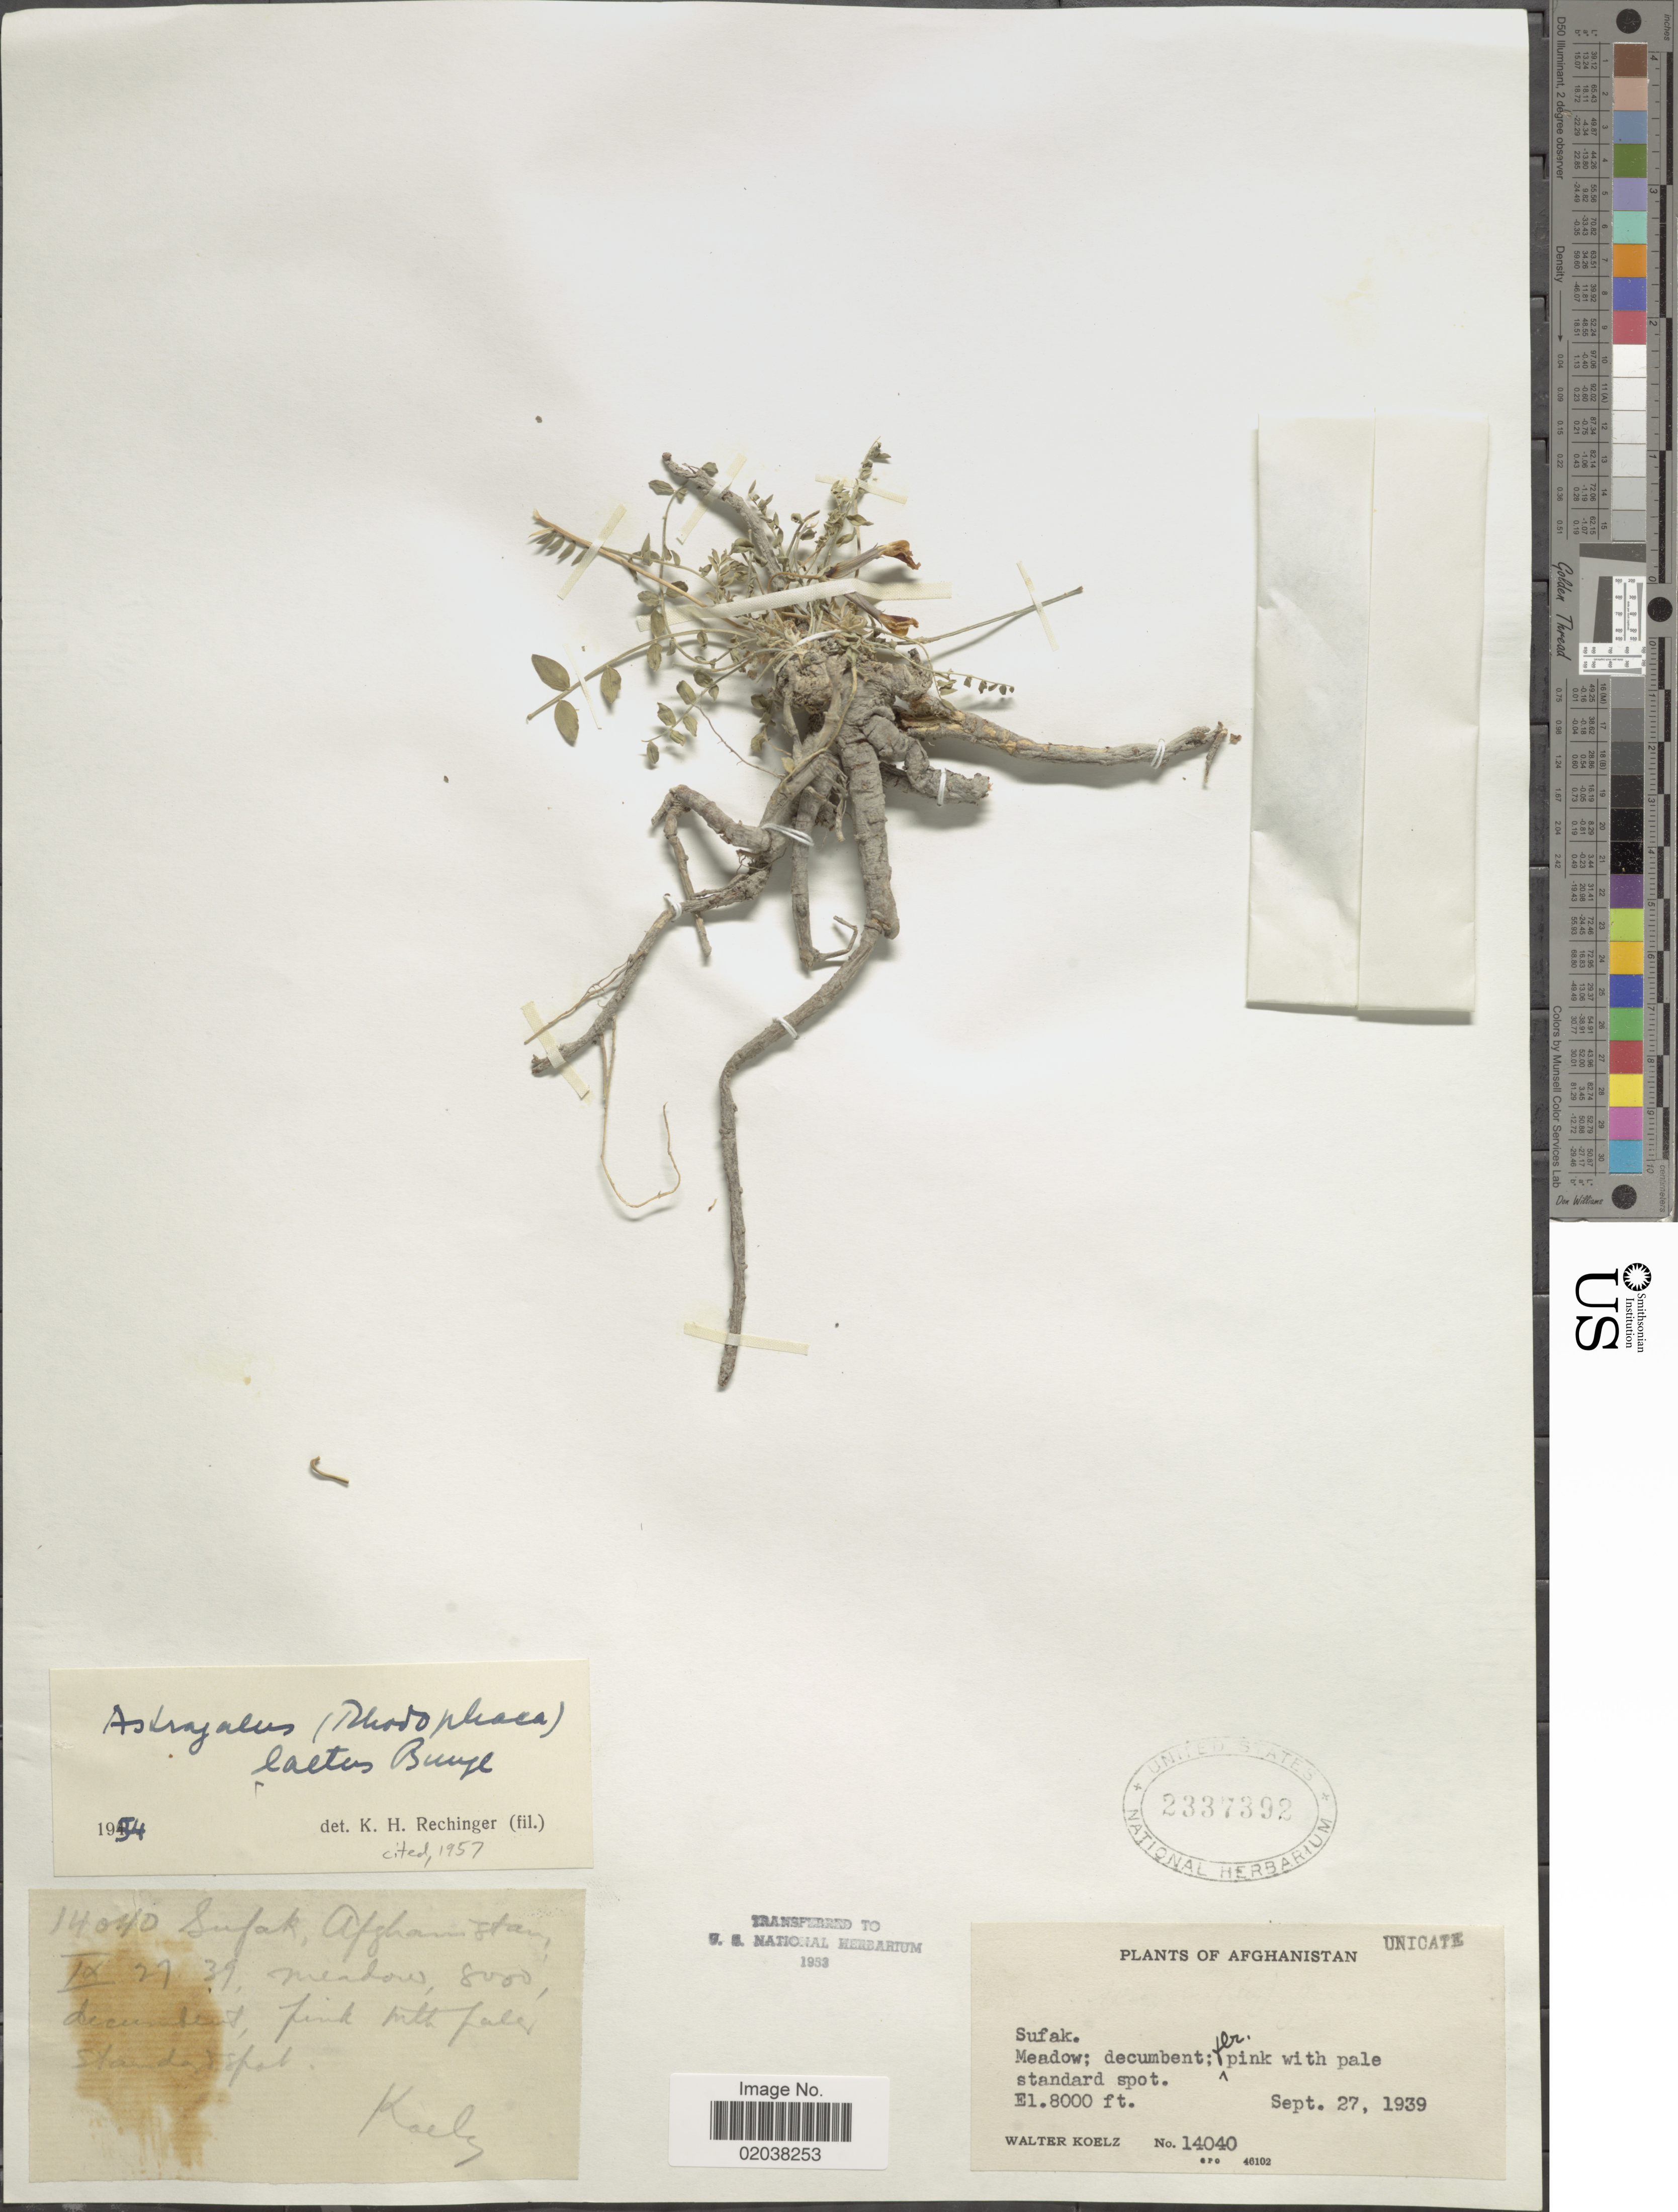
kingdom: Plantae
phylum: Tracheophyta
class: Magnoliopsida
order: Fabales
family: Fabaceae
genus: Astragalus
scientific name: Astragalus laetus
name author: Bunge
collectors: W. N. Koelz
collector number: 14040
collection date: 1939-09-27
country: Afghanistan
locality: Sufak, meadow, standard spot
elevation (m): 2438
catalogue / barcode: US 2337392